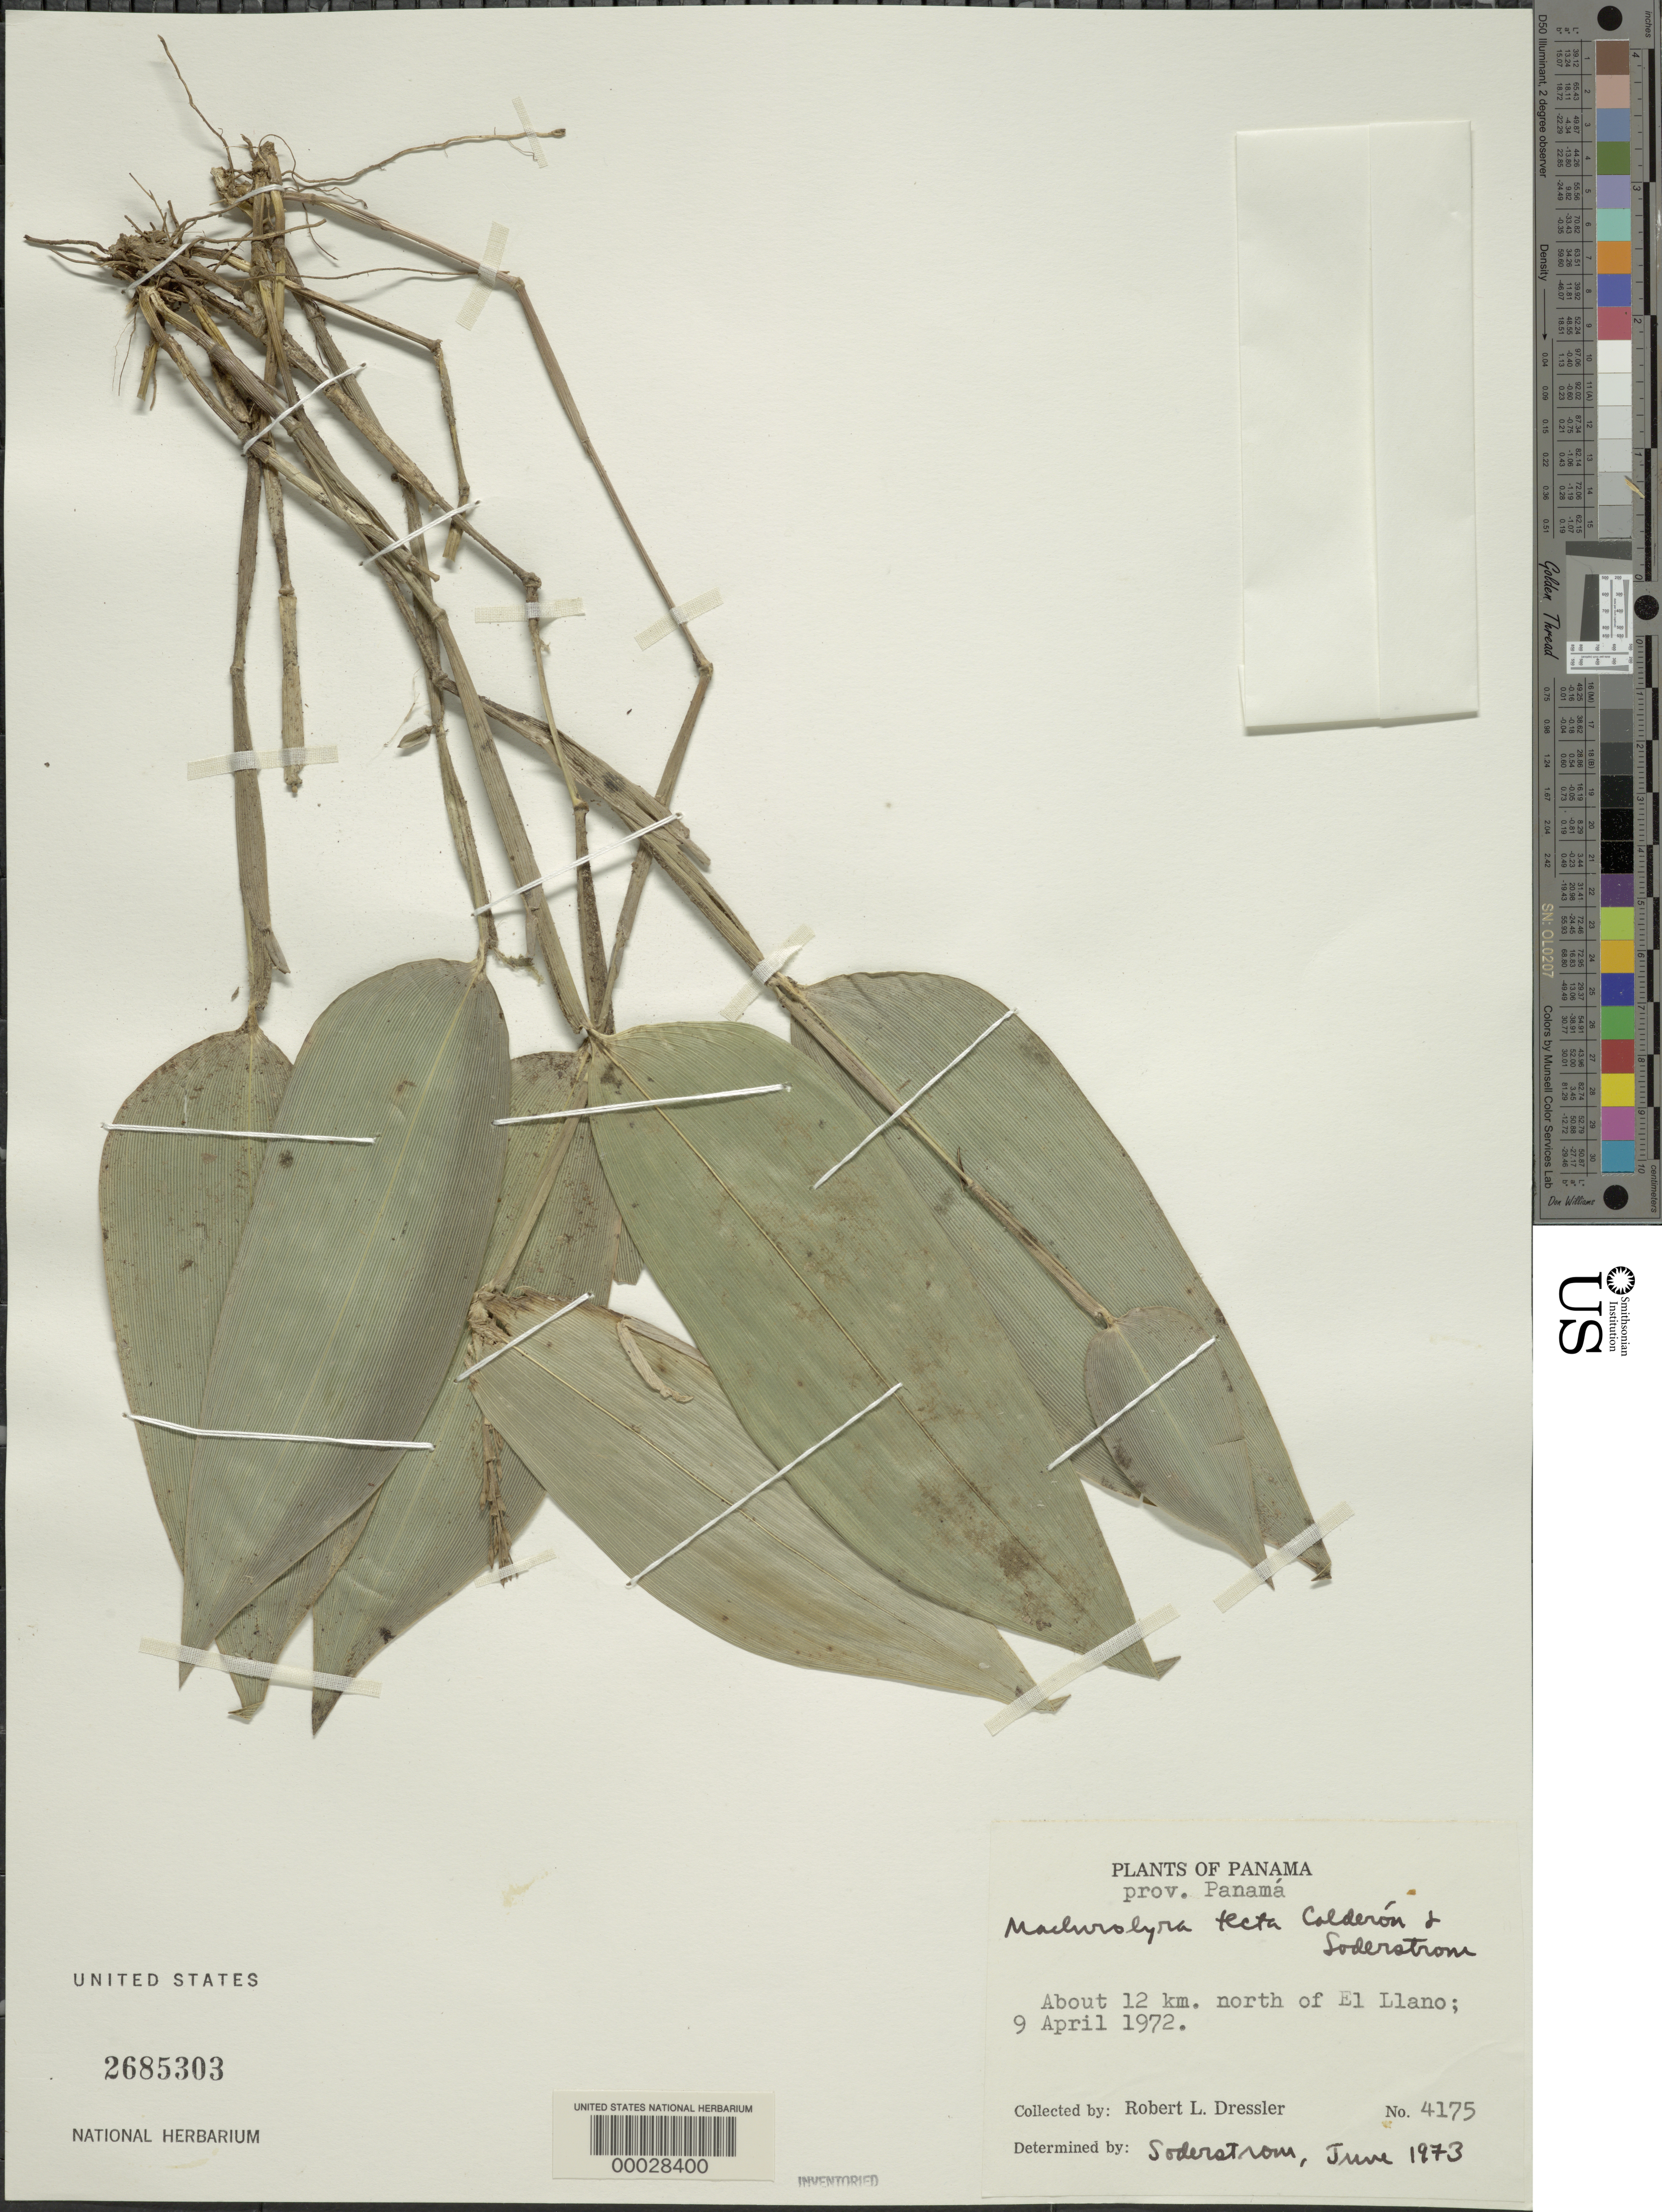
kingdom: Plantae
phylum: Tracheophyta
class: Liliopsida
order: Poales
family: Poaceae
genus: Leptaspis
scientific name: Leptaspis zeylanica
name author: Nees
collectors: R. Dressler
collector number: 4175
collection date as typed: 09 Apr 1972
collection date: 1972-04-09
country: Panama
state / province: Panamá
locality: El Llano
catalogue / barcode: US 2685303